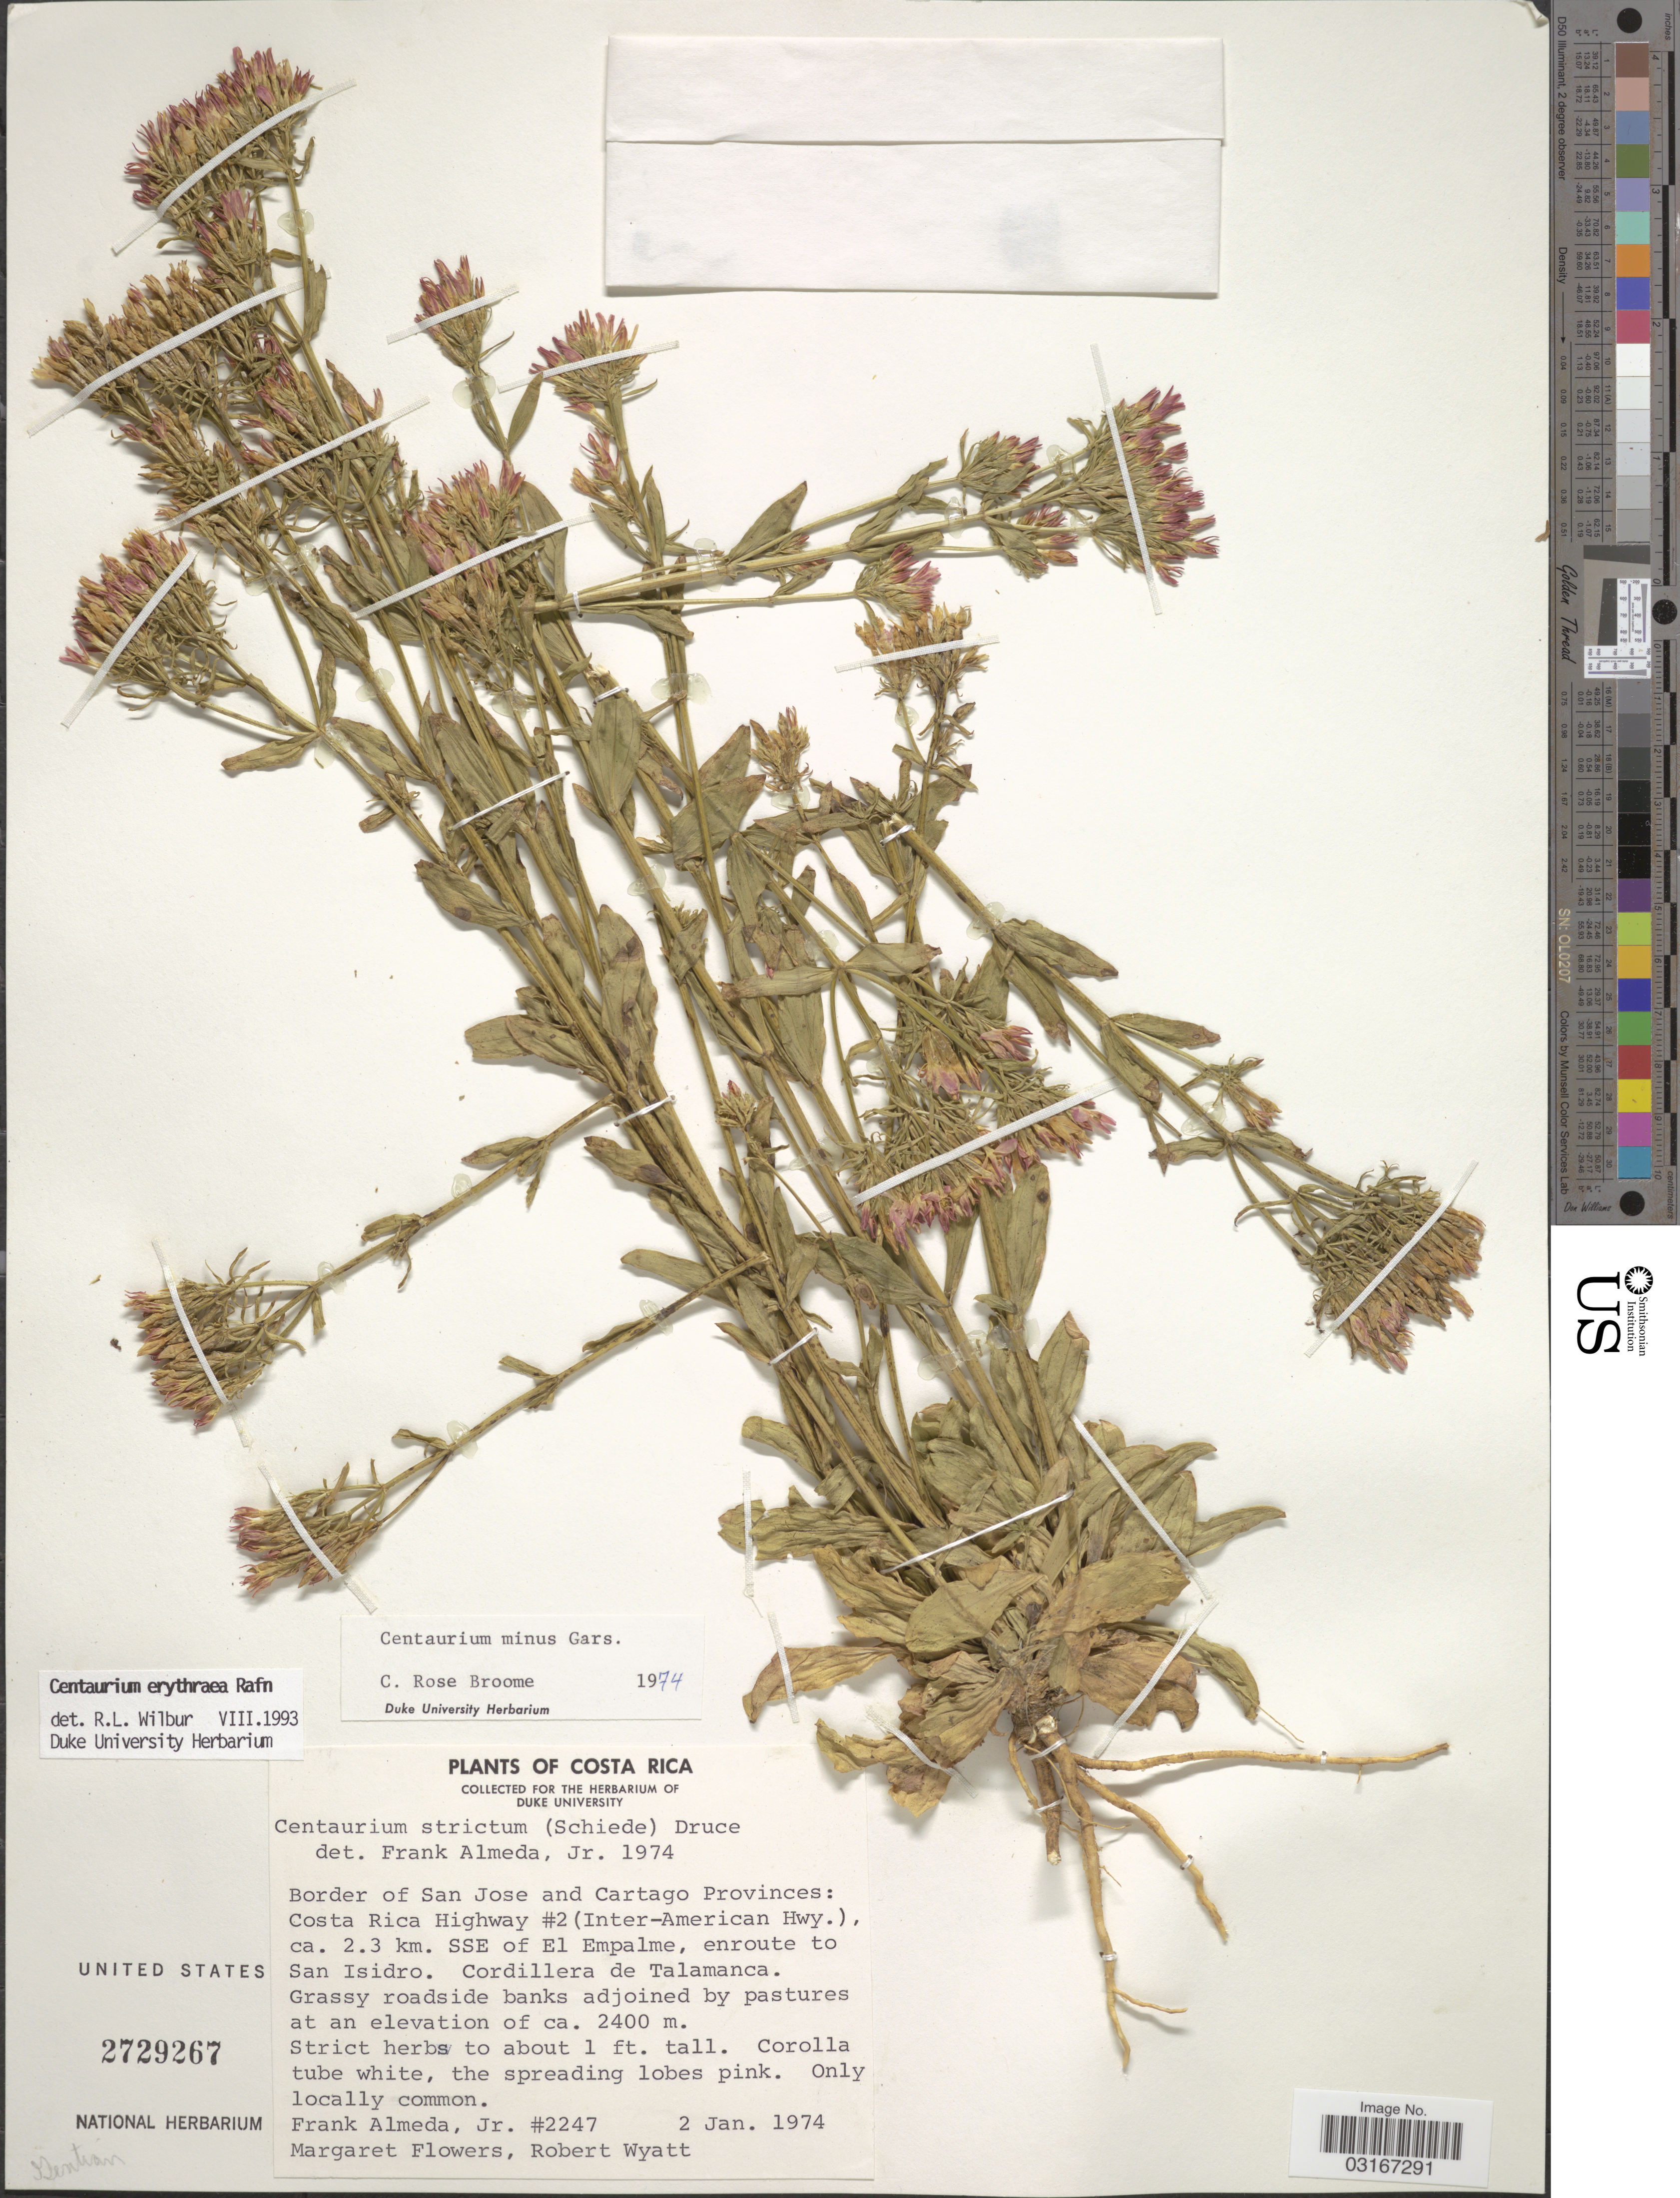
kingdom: Plantae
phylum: Tracheophyta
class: Magnoliopsida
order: Gentianales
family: Gentianaceae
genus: Centaurium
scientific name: Centaurium erythraea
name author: Rafn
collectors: F. Almeda, M. Flowers & R. Wyatt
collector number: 2247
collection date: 1974-01-02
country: Costa Rica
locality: Border of San Jose and Cartago Provinces: Costa Rica Highway # 2 (Inter-American Hwy.), ca. 2.3 km SSE of El Empalme, enroute to San Isidro. Cordillera de Talamanca.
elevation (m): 2400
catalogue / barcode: US 2729267